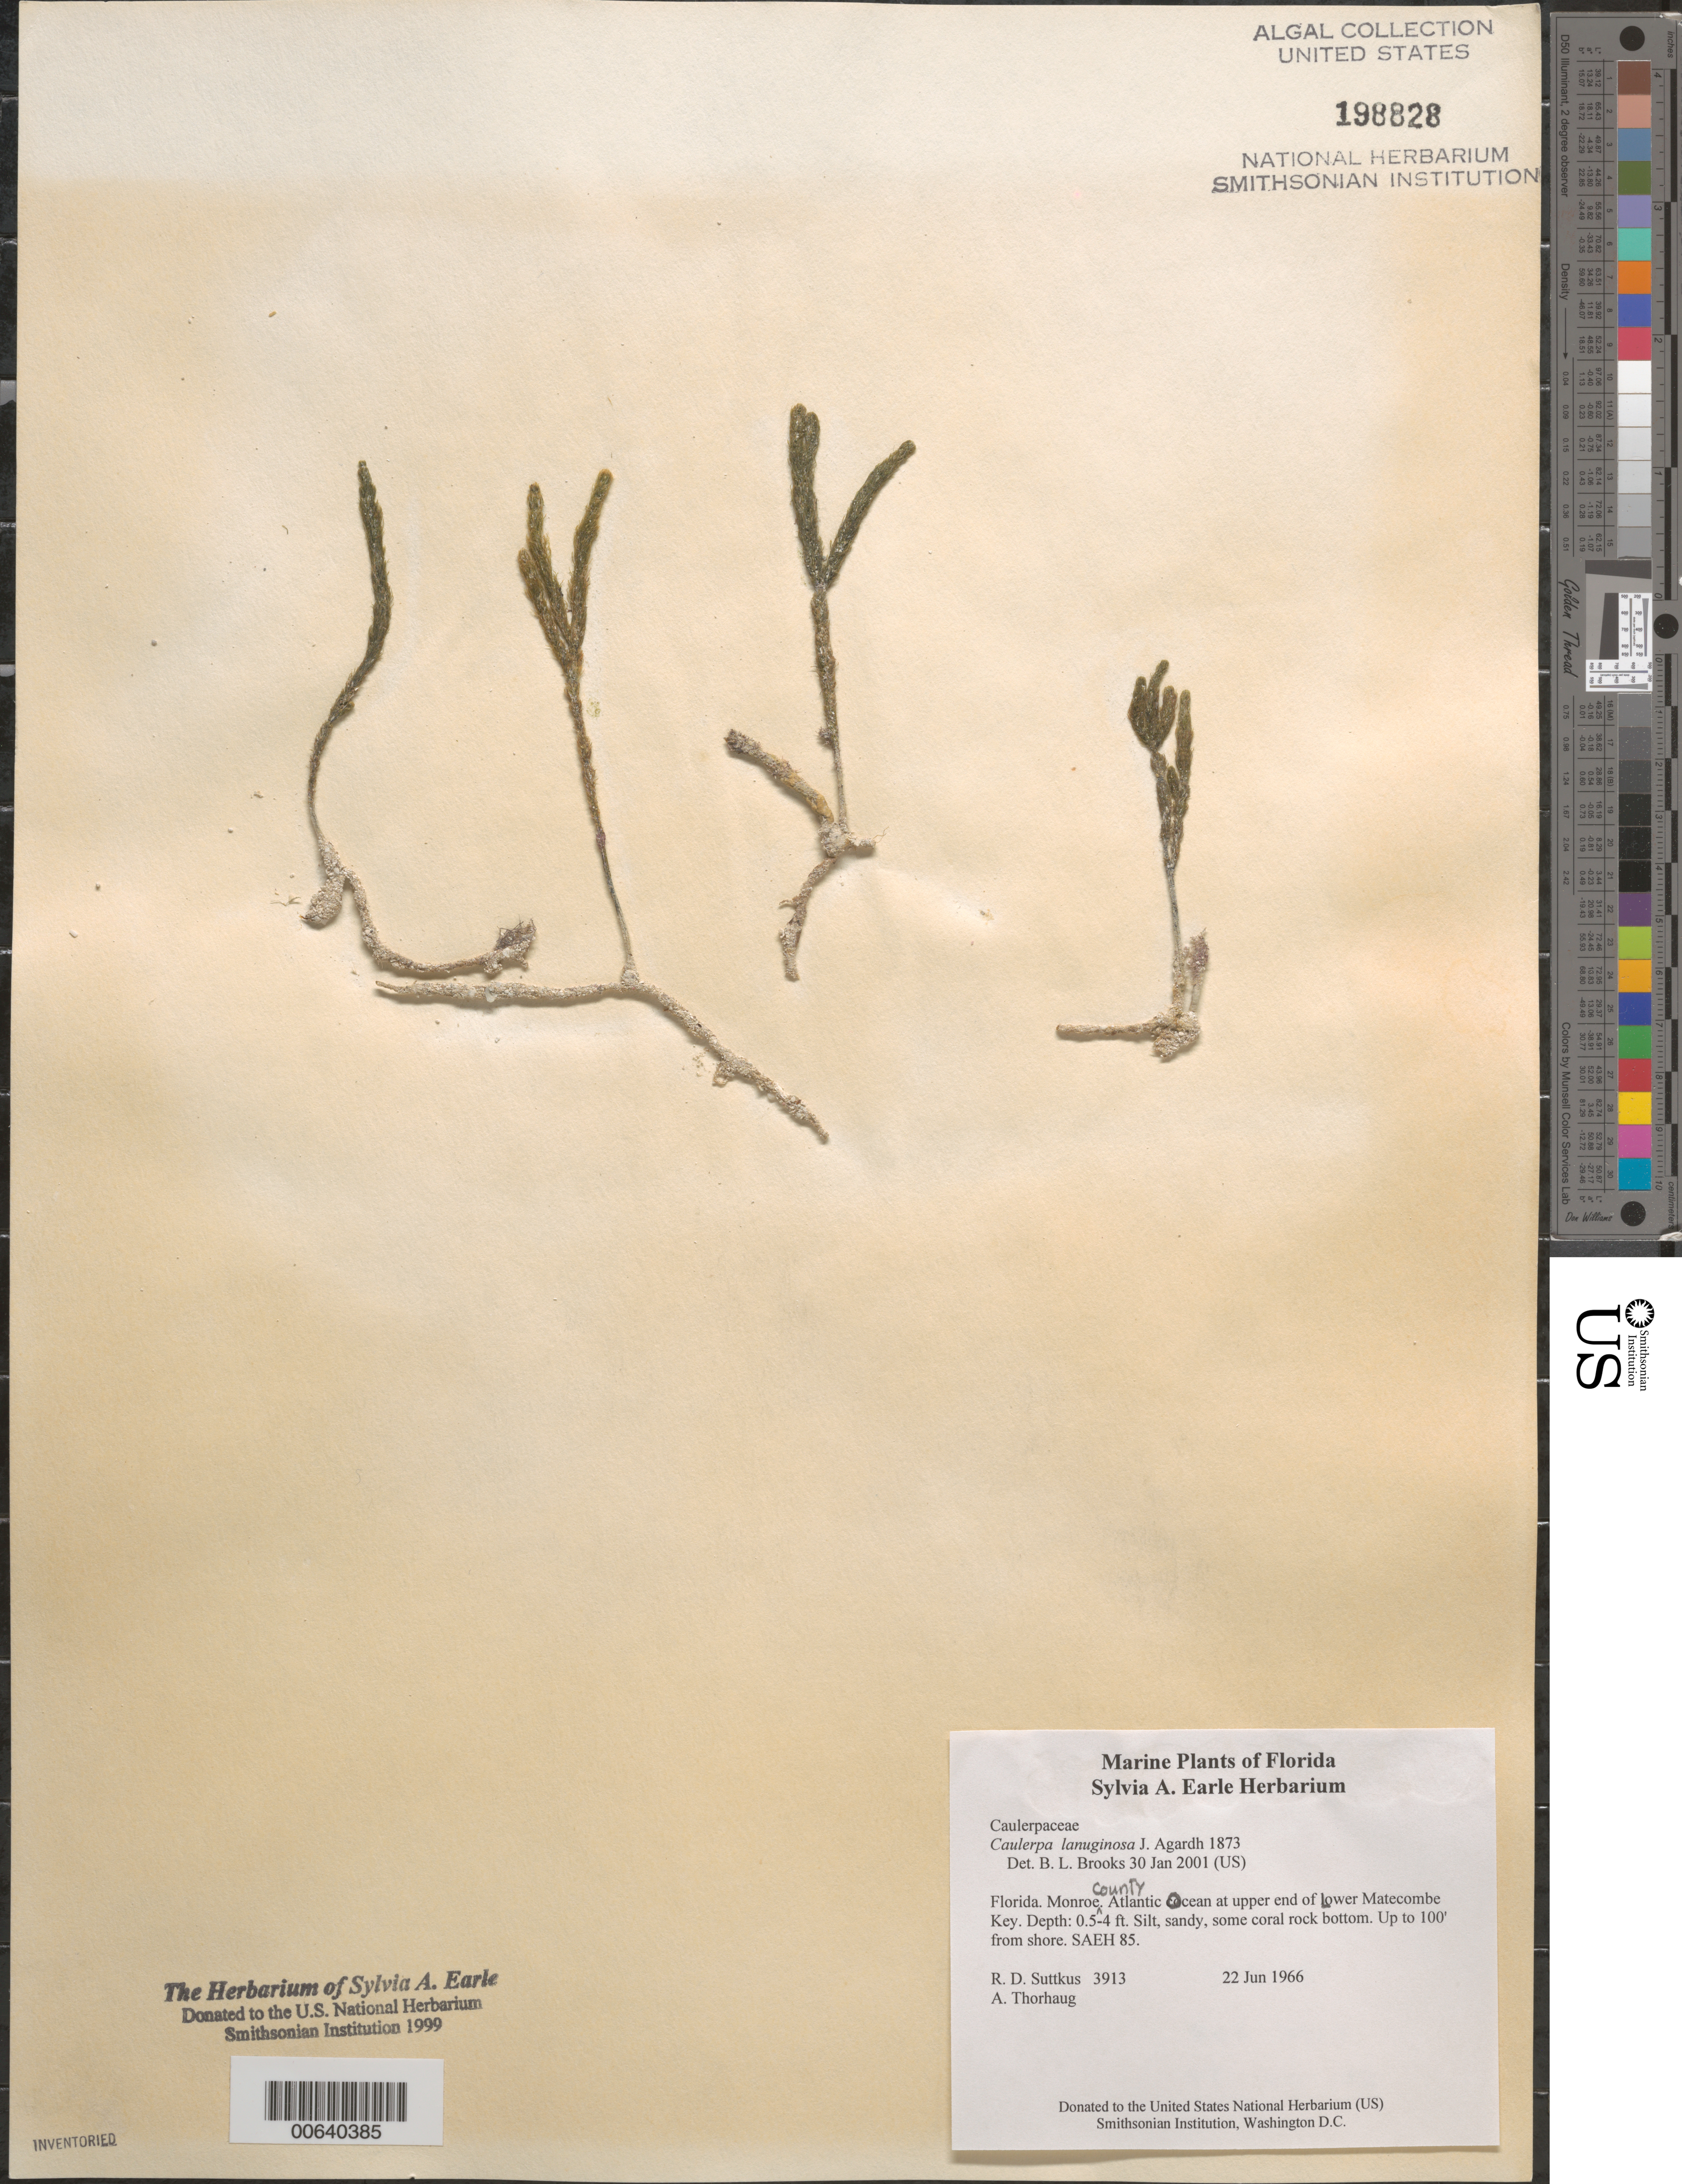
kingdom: Plantae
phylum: Chlorophyta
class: Ulvophyceae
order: Bryopsidales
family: Caulerpaceae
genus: Caulerpa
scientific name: Caulerpa lanuginosa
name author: J. Agardh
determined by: Brooks, B. L., (BOT), Smithsonian Institution - National Museum of Natural History (UNITED STATES)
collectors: R. Suttkus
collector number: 3913 & SAEH 85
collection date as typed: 22 Jun 1966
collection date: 1966-06-22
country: United States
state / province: Florida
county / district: Monroe County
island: Lower Matecumbe Key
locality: Atlantic Ocean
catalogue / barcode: US 198828